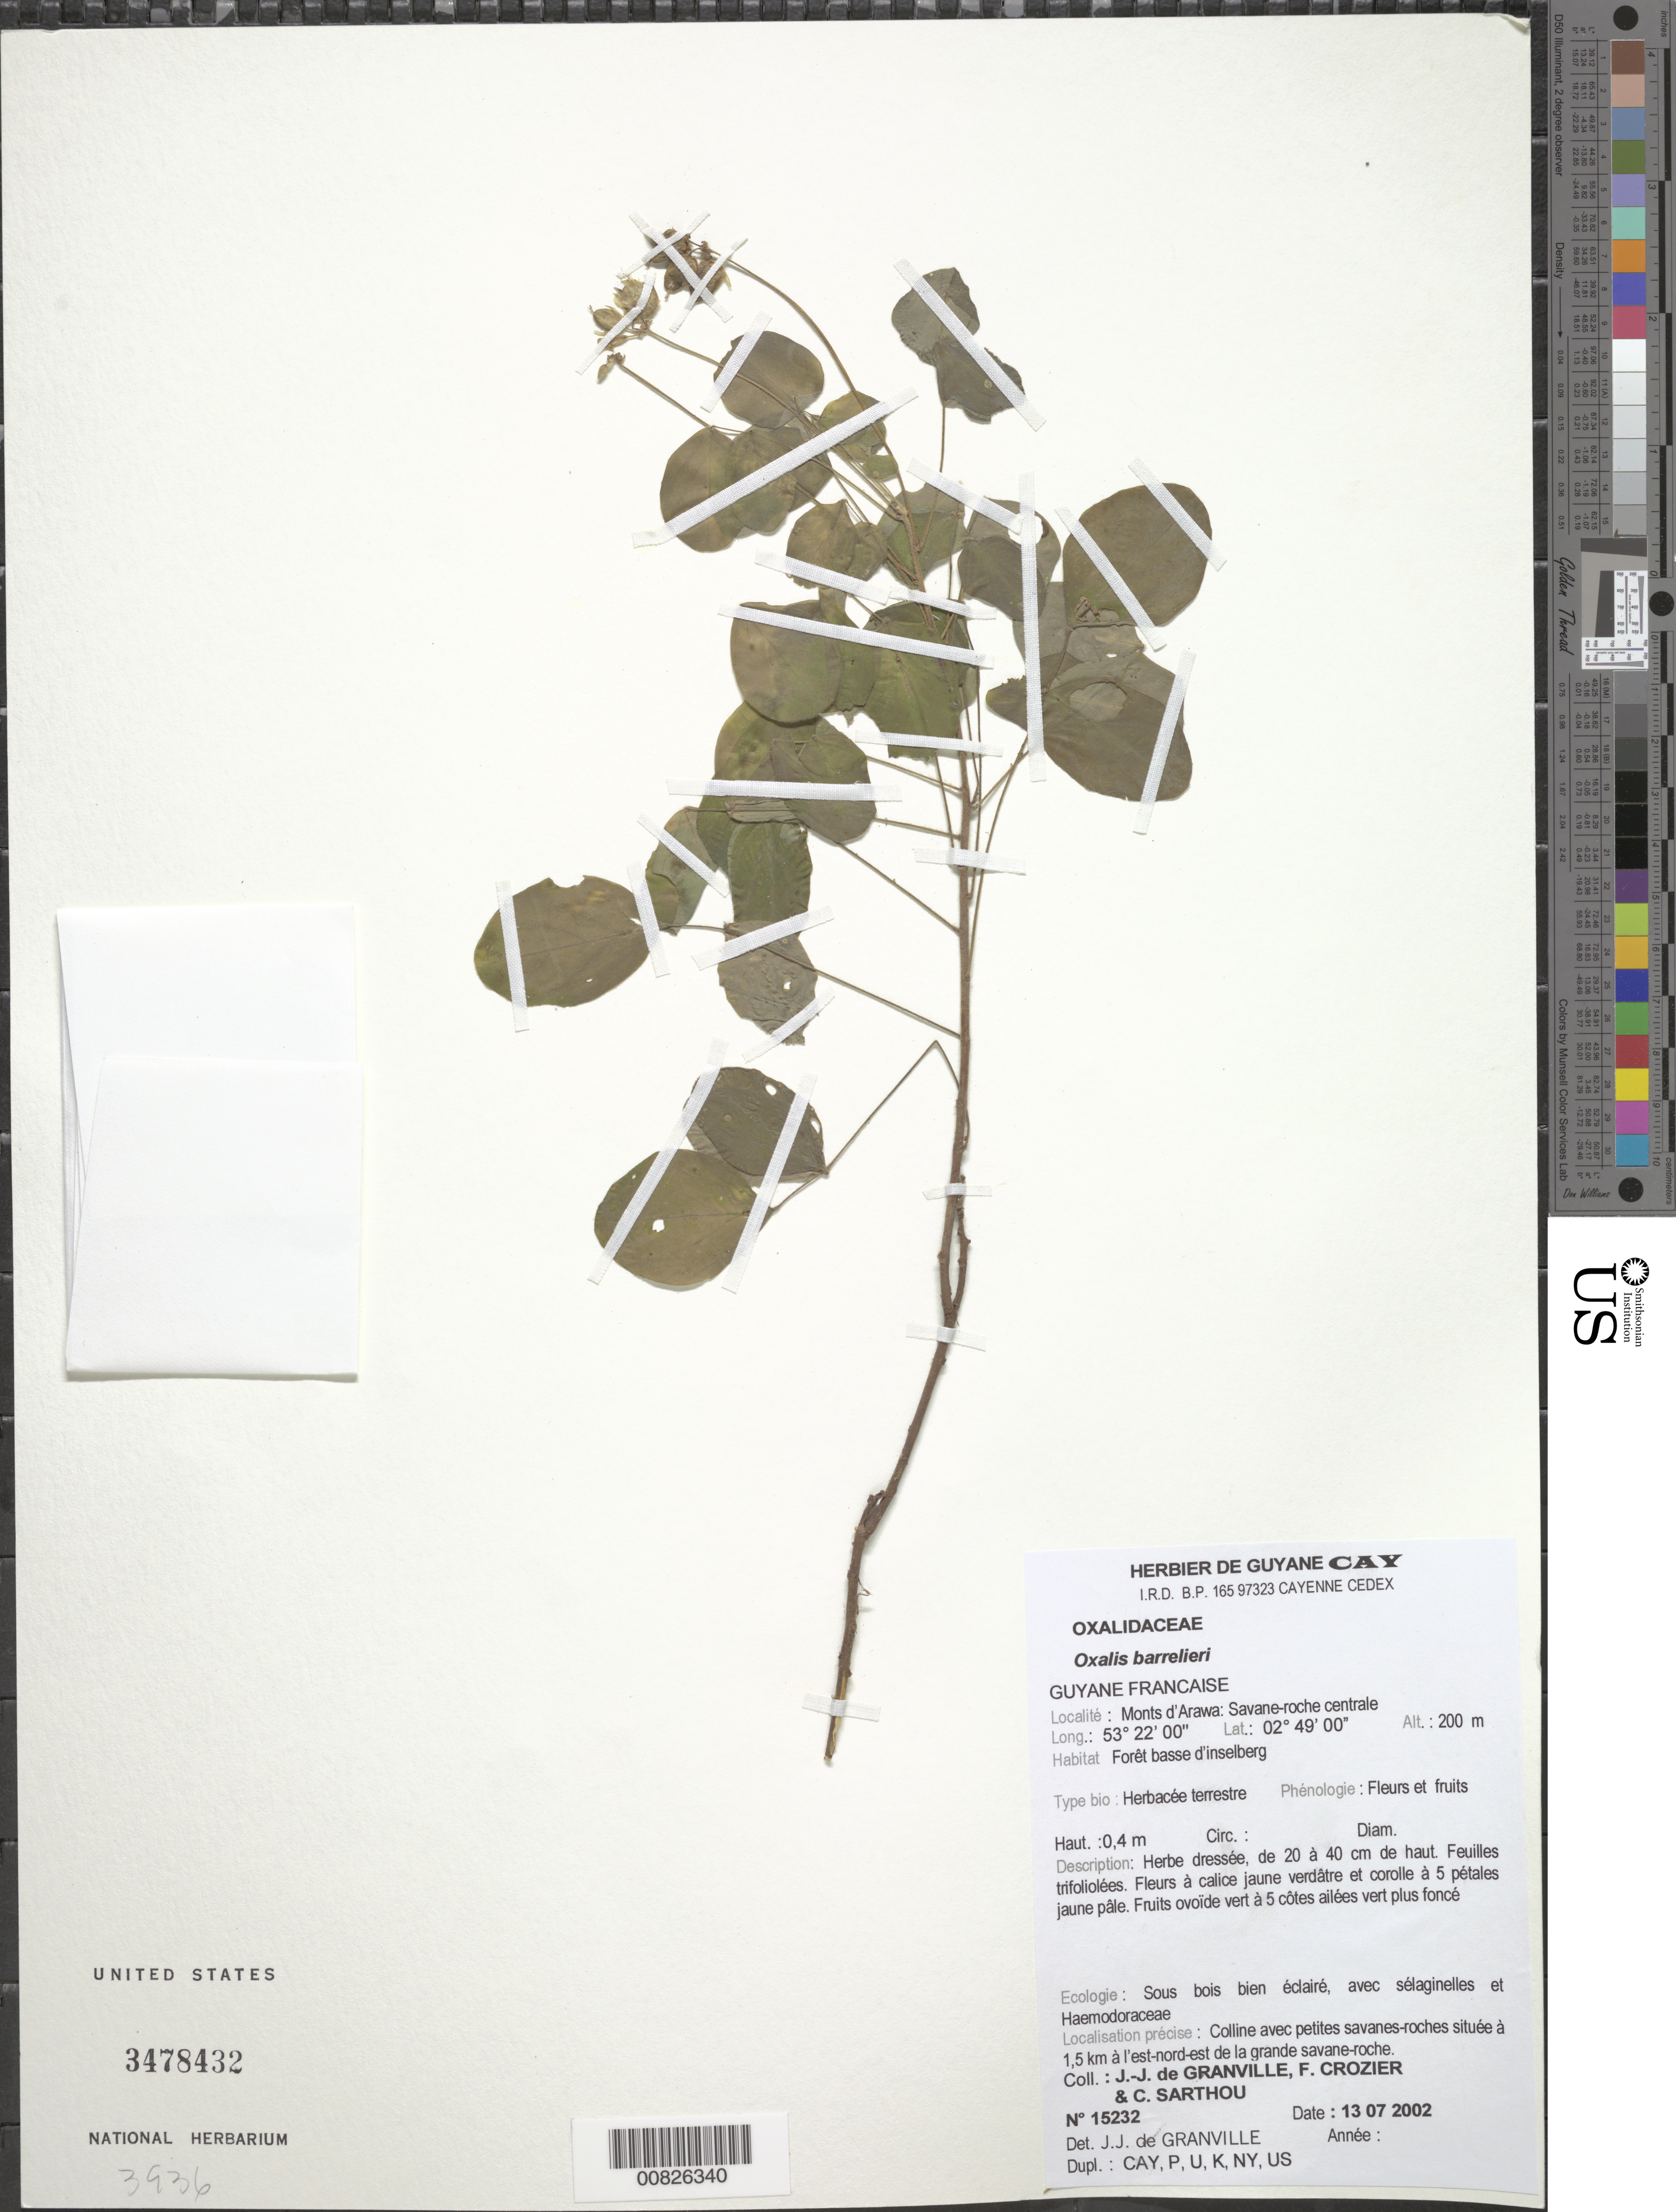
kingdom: Plantae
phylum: Tracheophyta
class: Magnoliopsida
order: Oxalidales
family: Oxalidaceae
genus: Oxalis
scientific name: Oxalis barrelieri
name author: L.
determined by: Granville, J. J. de, (CAY), Institut de Recherche pour le Developpement (IRD) (FRENCH GUIANA)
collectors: J.-J. de Granville, F. Crozier & C. Sarthou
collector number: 15232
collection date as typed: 13-Jul-02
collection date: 2002-07-13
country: French Guiana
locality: Monts d'Arawa, zone de la savane-roche centrale, 1.5 km est-nord-est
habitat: Forêt basse d'inselberg; sous bois bien eclaire, avec selaginelles et Haemodoraceae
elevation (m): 200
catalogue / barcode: US 3478432